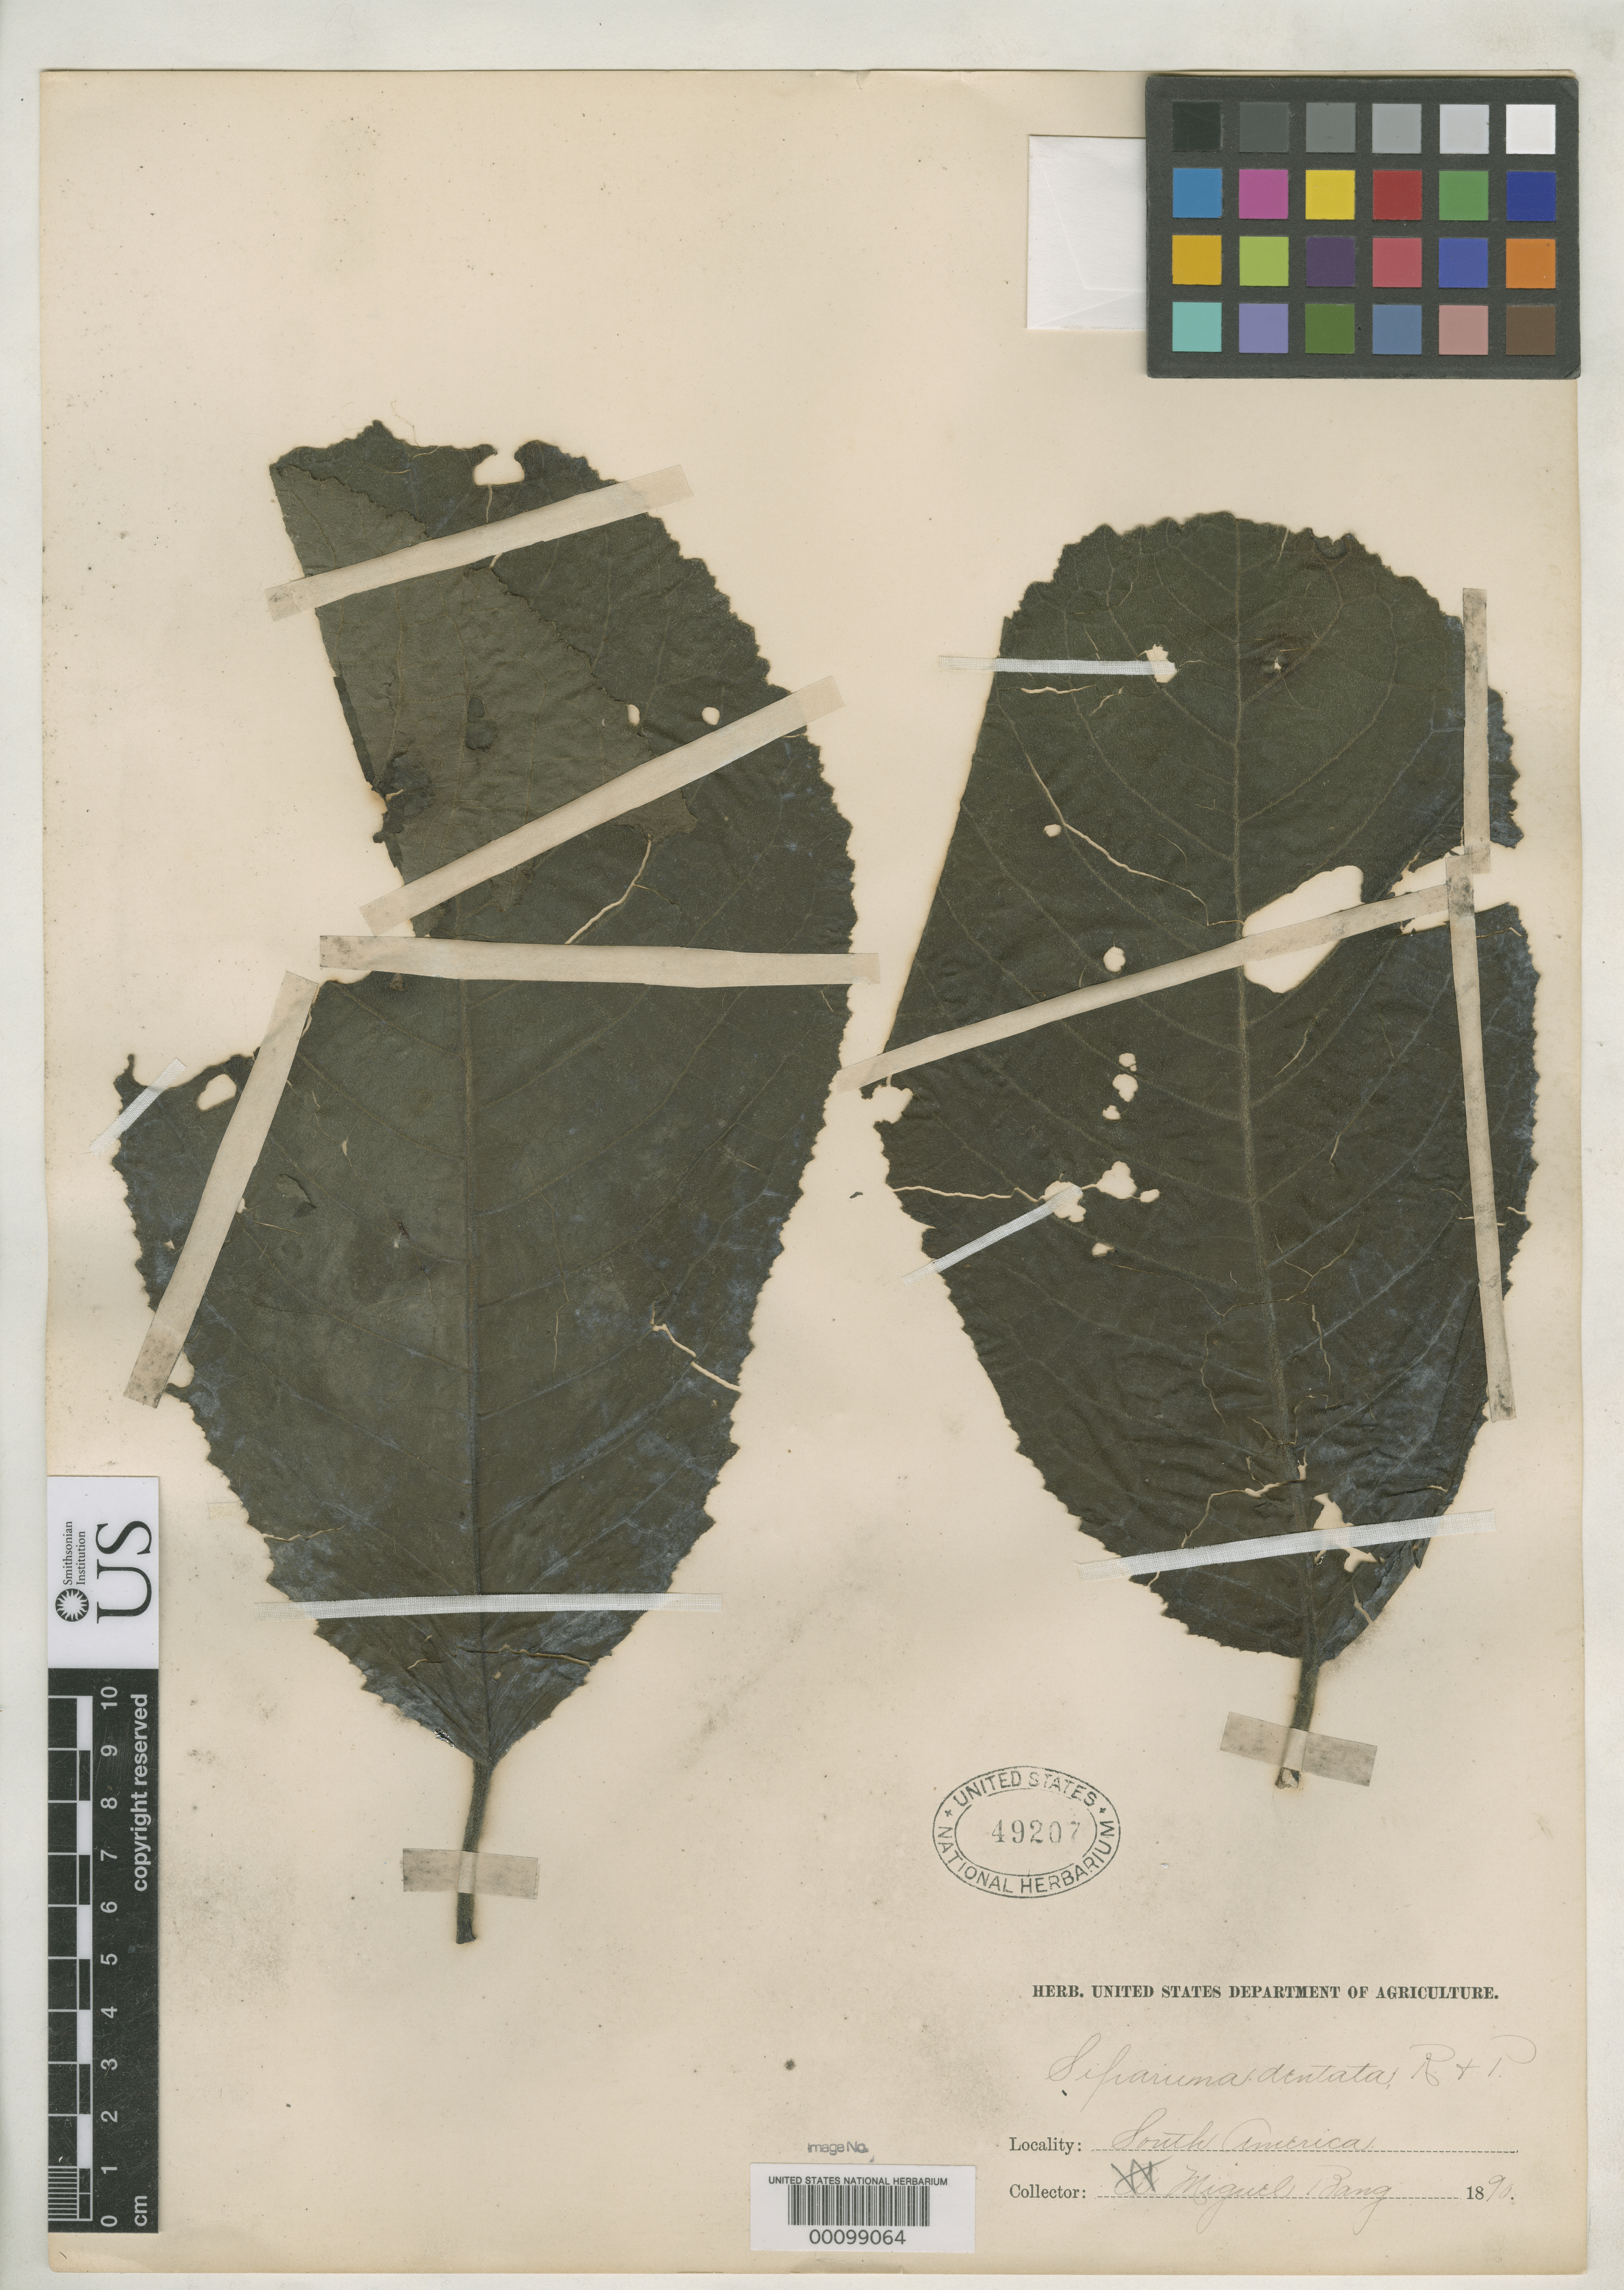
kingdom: Plantae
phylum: Tracheophyta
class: Magnoliopsida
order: Laurales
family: Siparunaceae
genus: Siparuna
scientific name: Siparuna spectabilis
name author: Perkins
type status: Isotype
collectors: M. Bang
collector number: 352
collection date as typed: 1890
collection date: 1890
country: Bolivia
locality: Yungas.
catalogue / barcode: US 49207